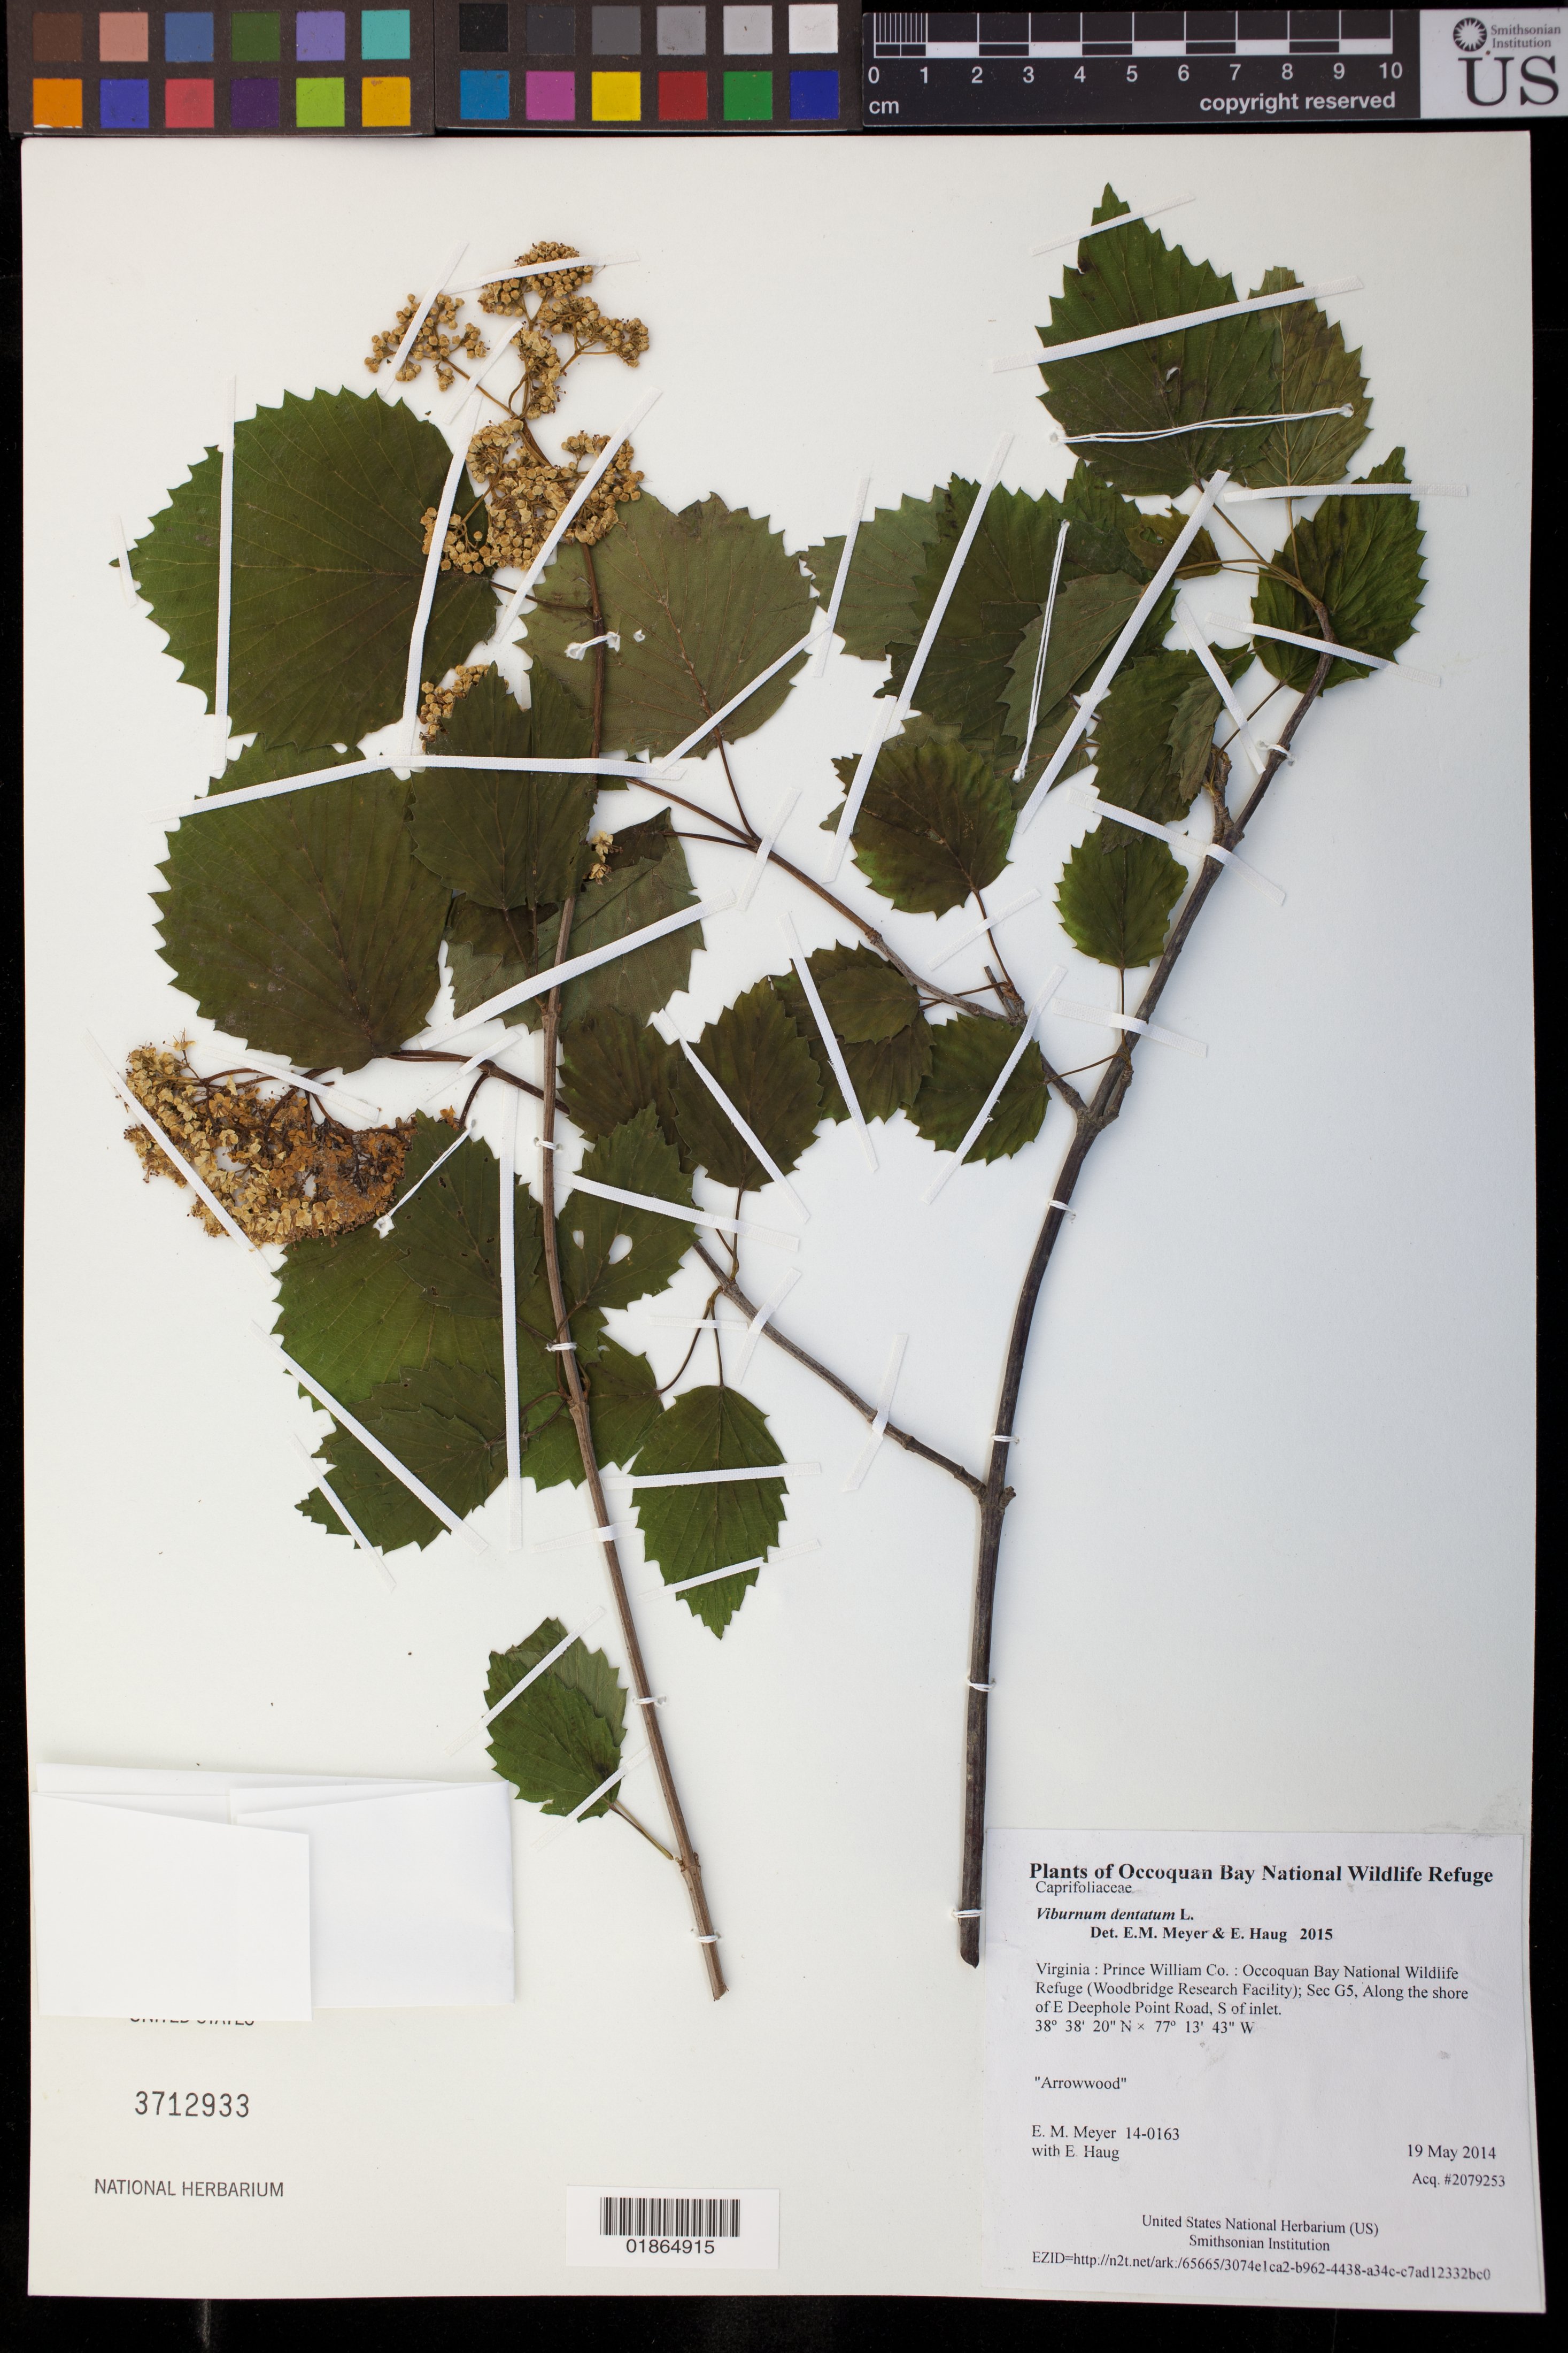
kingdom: Plantae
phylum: Tracheophyta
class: Magnoliopsida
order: Dipsacales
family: Viburnaceae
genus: Viburnum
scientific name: Viburnum dentatum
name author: L.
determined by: Meyer, E. M.; Haug, E.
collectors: E. M. Meyer & E. Haug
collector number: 14-0163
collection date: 2014-05-19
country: United States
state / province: Virginia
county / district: Prince William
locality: Occoquan Bay National Wildlife Refuge (Woodbridge Research Facility); Sec G5, Along the shore of E Deephole Point Road, S of inlet.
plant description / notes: Arrowwood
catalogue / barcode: US 3712933